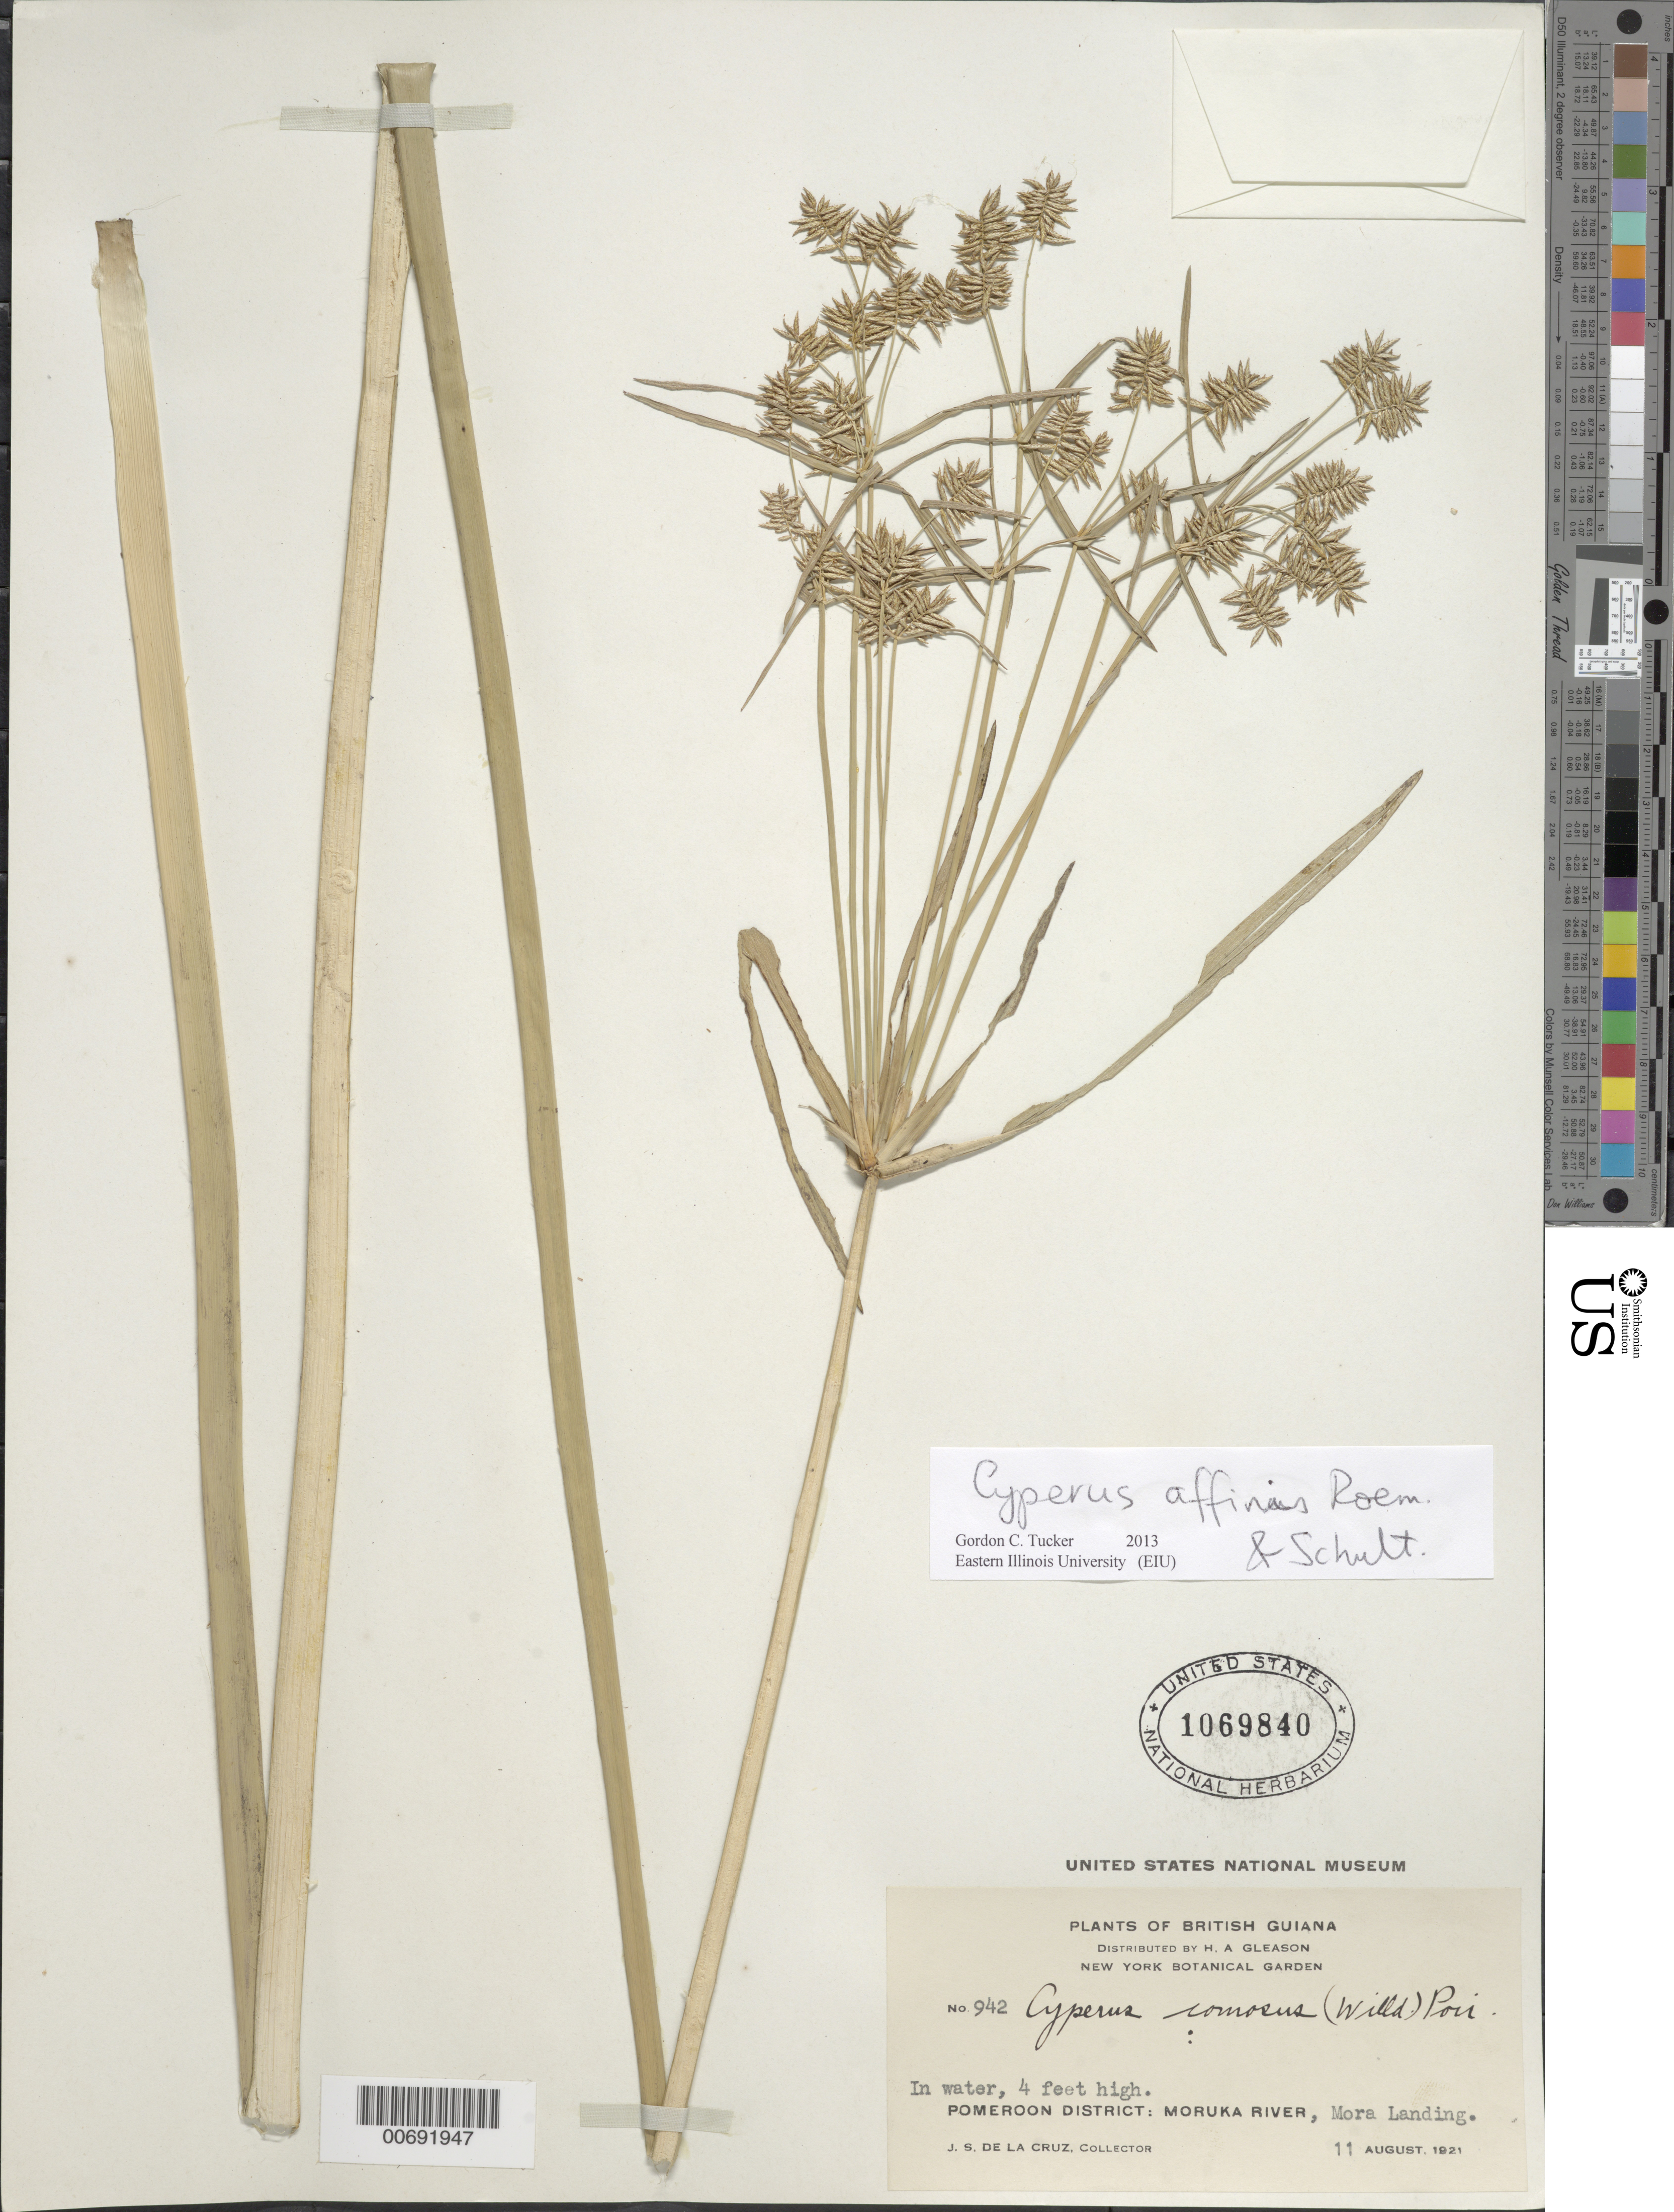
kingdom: Plantae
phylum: Tracheophyta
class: Liliopsida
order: Poales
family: Cyperaceae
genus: Cyperus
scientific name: Cyperus affinis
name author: Roem. & Schult.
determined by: Tucker, G. C.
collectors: J. S. de la Cruz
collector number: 942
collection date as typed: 11-Aug-21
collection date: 1921-08-11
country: Guyana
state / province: Barima-Waini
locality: Mora Landing, Moruka R., Pomeroon Dist.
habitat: In water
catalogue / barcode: US 1069840